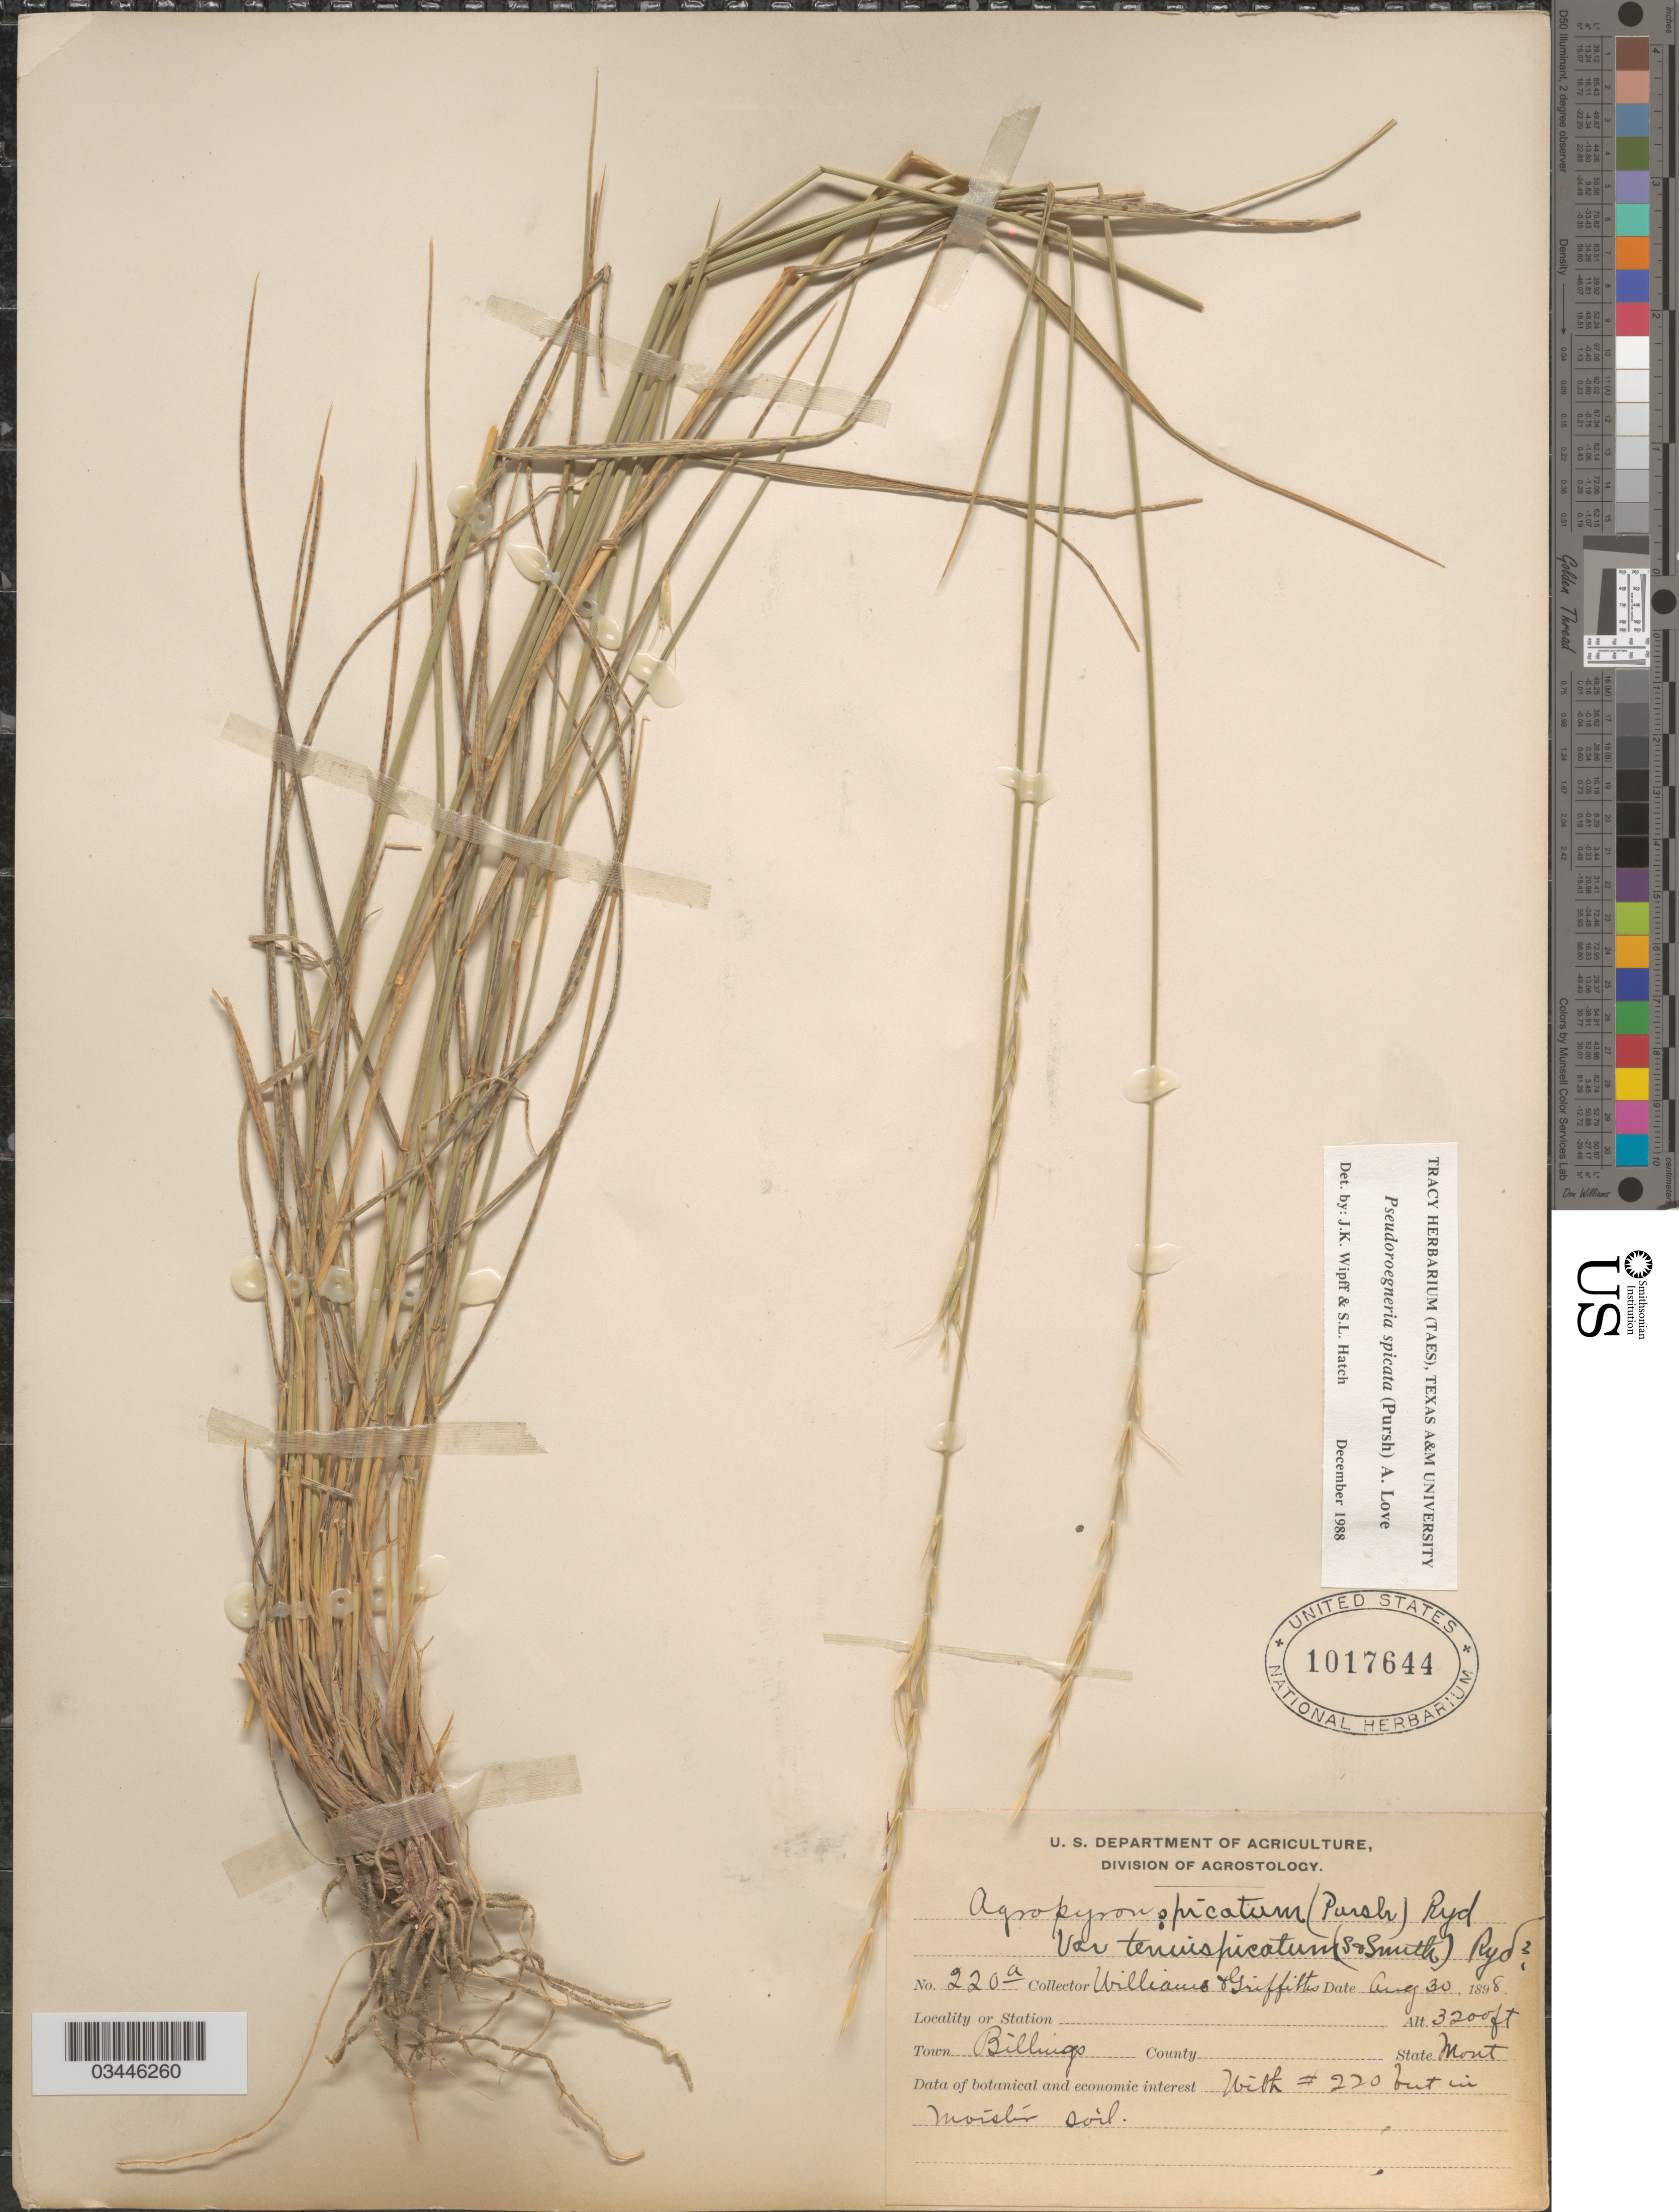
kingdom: Plantae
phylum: Tracheophyta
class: Liliopsida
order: Poales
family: Poaceae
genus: Pseudoroegneria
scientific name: Pseudoroegneria spicata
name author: (Pursh) Á. Löve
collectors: -- Williams & -- Griffiths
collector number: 220a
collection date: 1898-08-30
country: United States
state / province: Montana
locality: Town Billings.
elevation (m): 975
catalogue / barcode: US 1017644